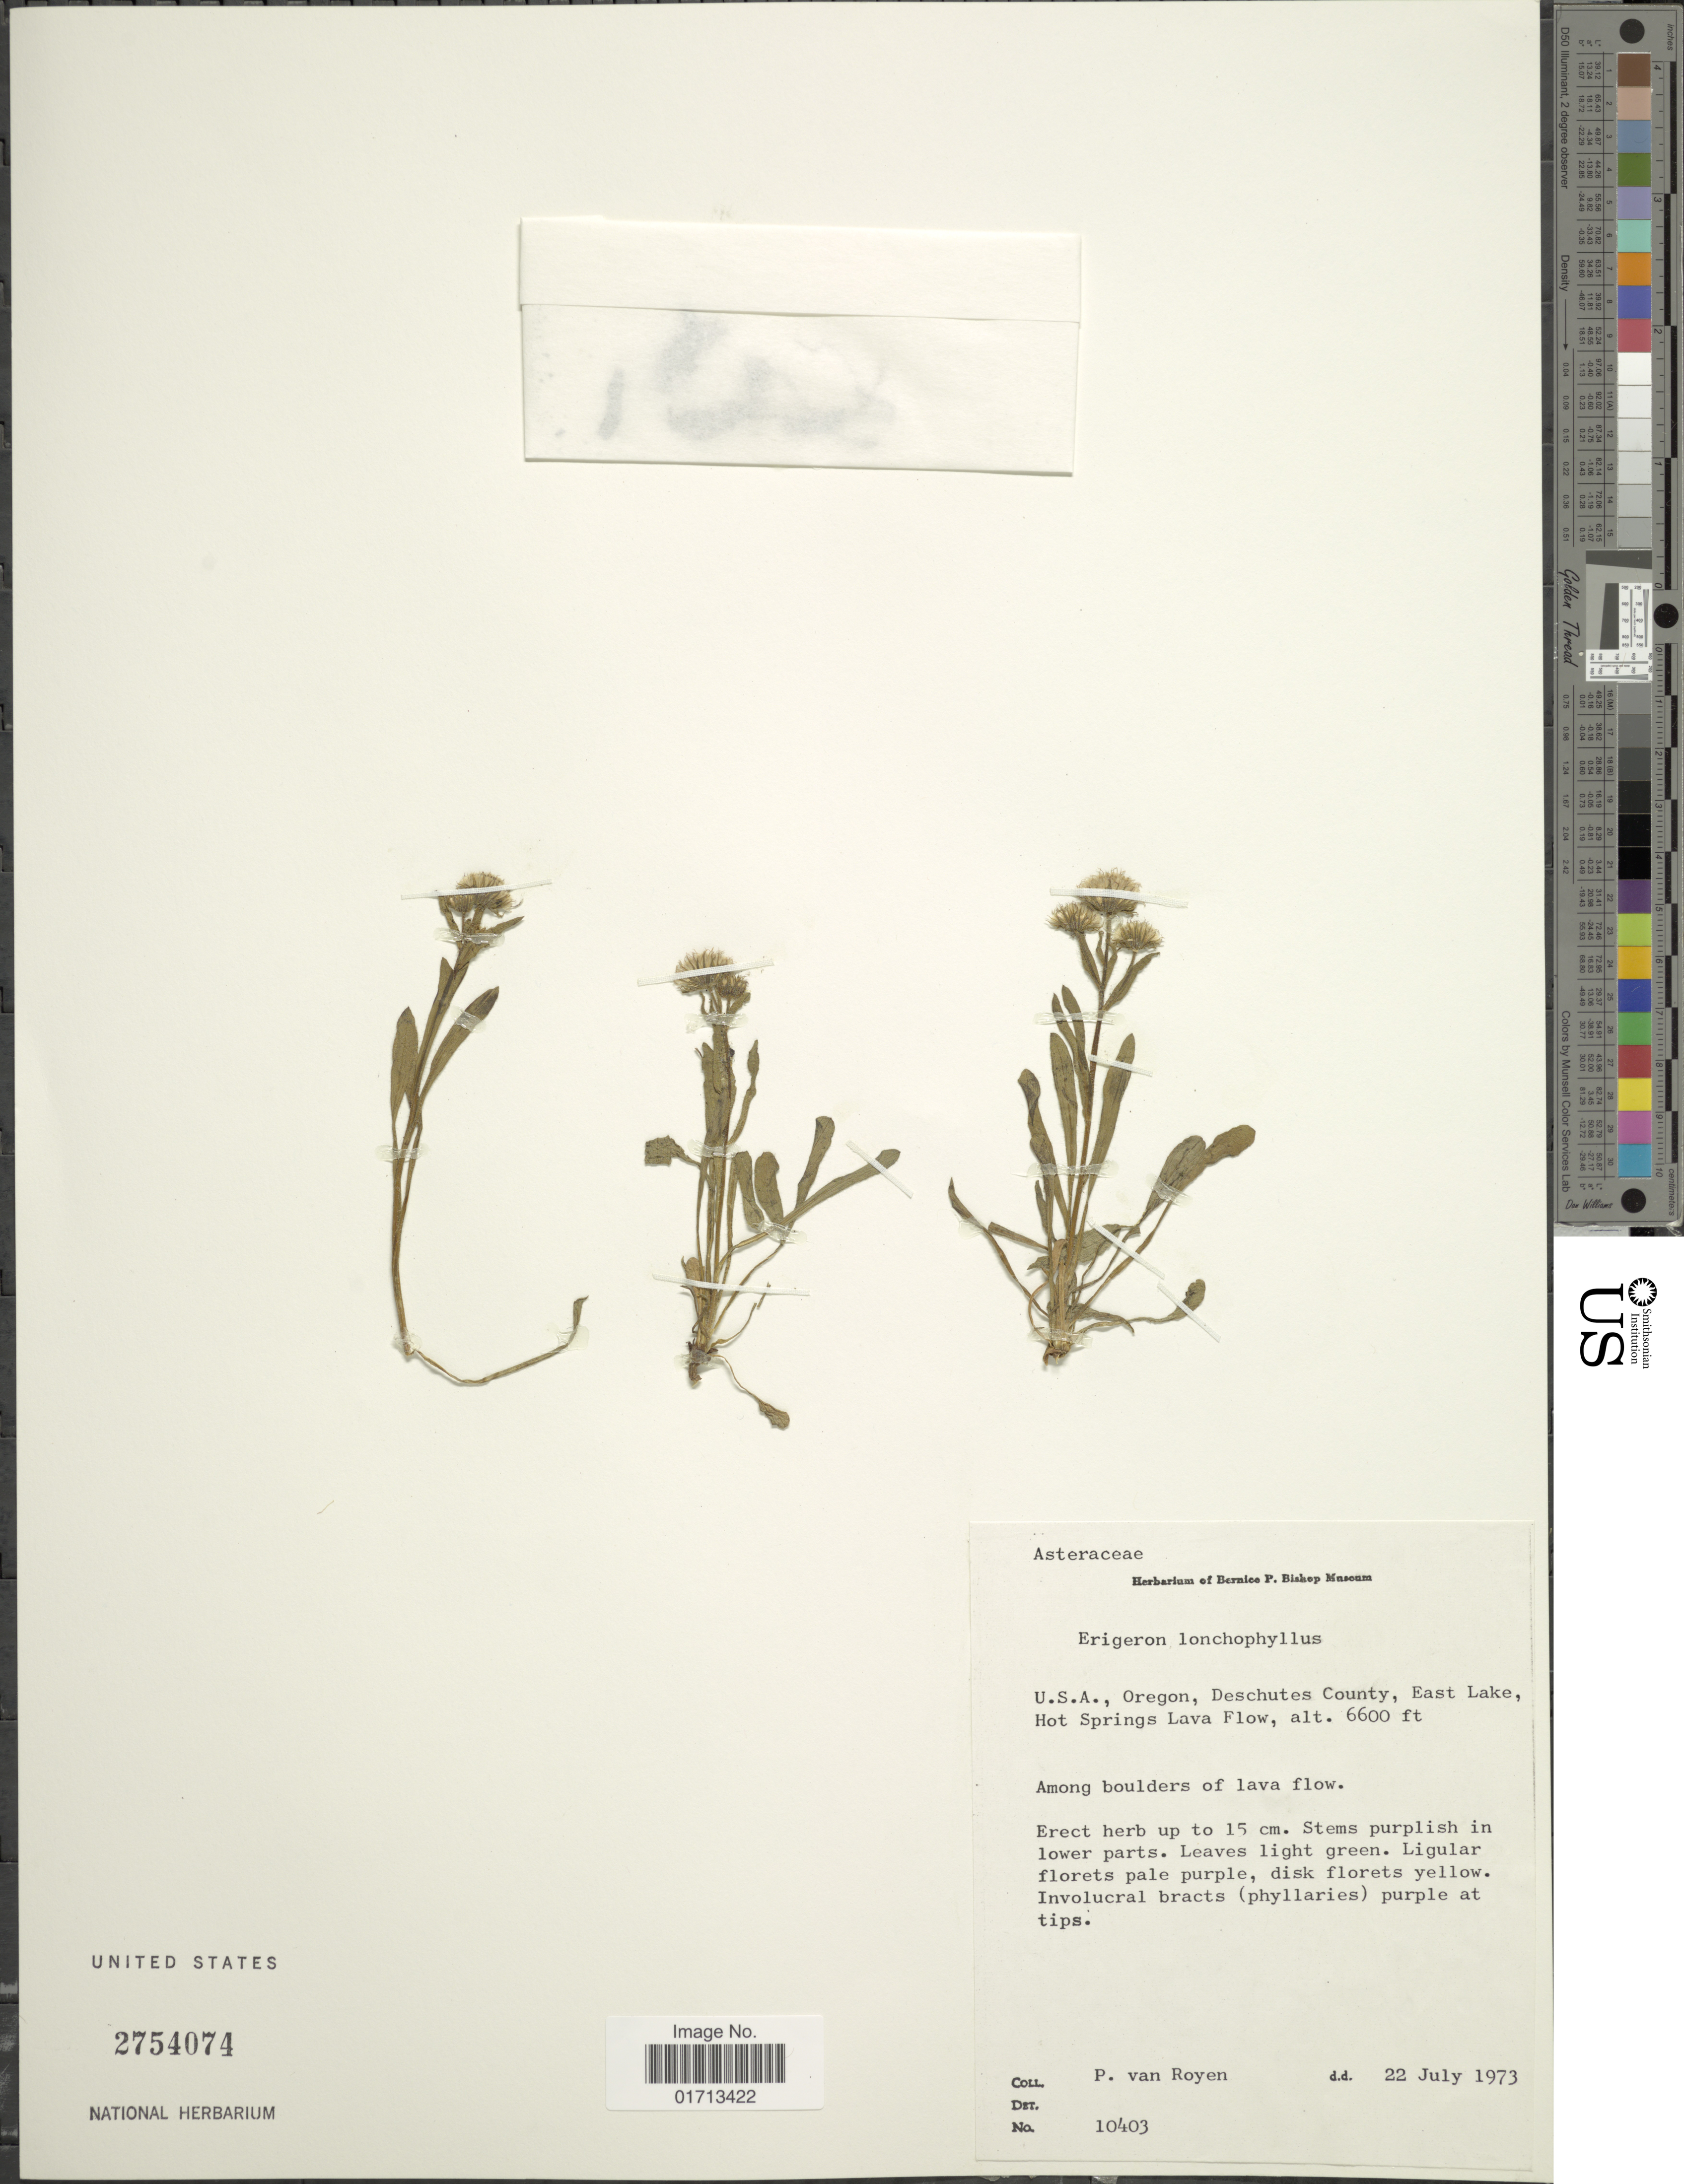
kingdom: Plantae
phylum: Tracheophyta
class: Magnoliopsida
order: Asterales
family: Asteraceae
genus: Erigeron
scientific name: Erigeron lonchophyllus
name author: Hook.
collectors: P. van Royen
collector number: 10403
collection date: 1973-07-22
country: United States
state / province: Oregon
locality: Deschutes County, East Lake, Hot Springs Lava Flow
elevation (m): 2012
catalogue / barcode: US 2754074